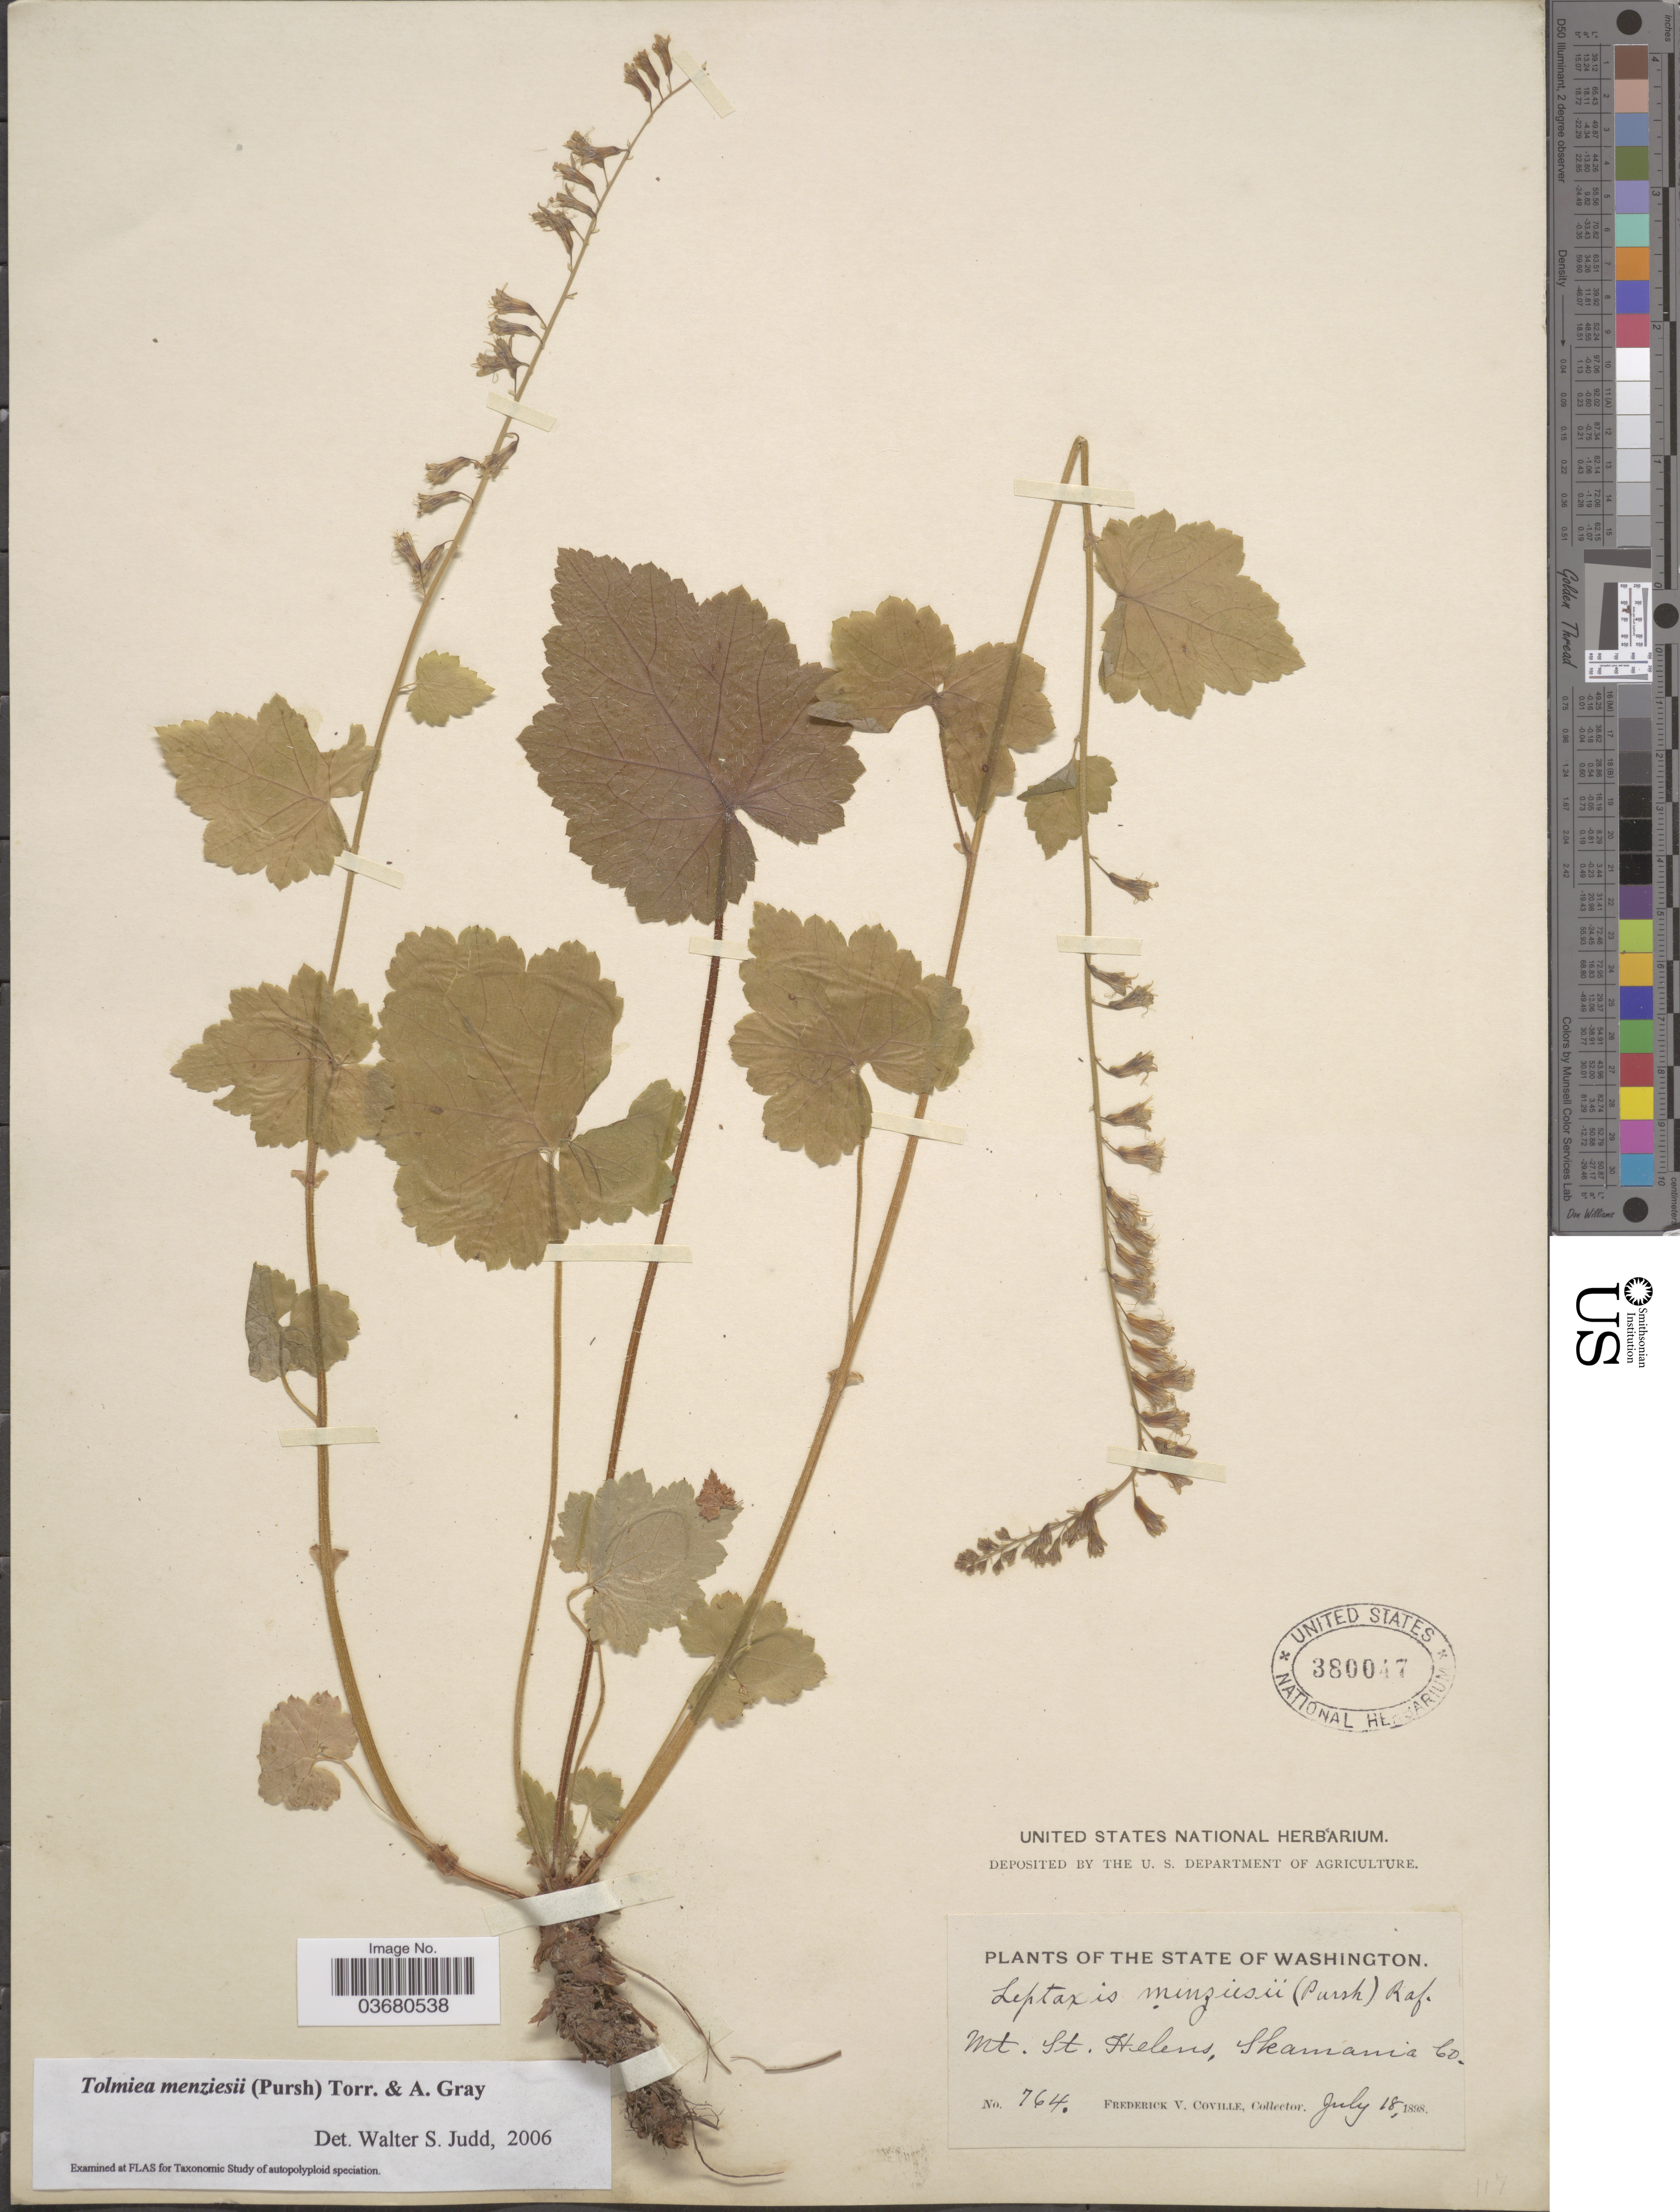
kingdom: Plantae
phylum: Tracheophyta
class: Magnoliopsida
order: Saxifragales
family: Saxifragaceae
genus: Tolmiea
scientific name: Tolmiea menziesii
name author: (Pursh) Torr. & A. Gray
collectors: F. V. Coville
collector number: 764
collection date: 1898-07-18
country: United States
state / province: Washington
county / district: Skamania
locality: Mt. St. Helens, Skamania Co.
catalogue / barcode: US 380047